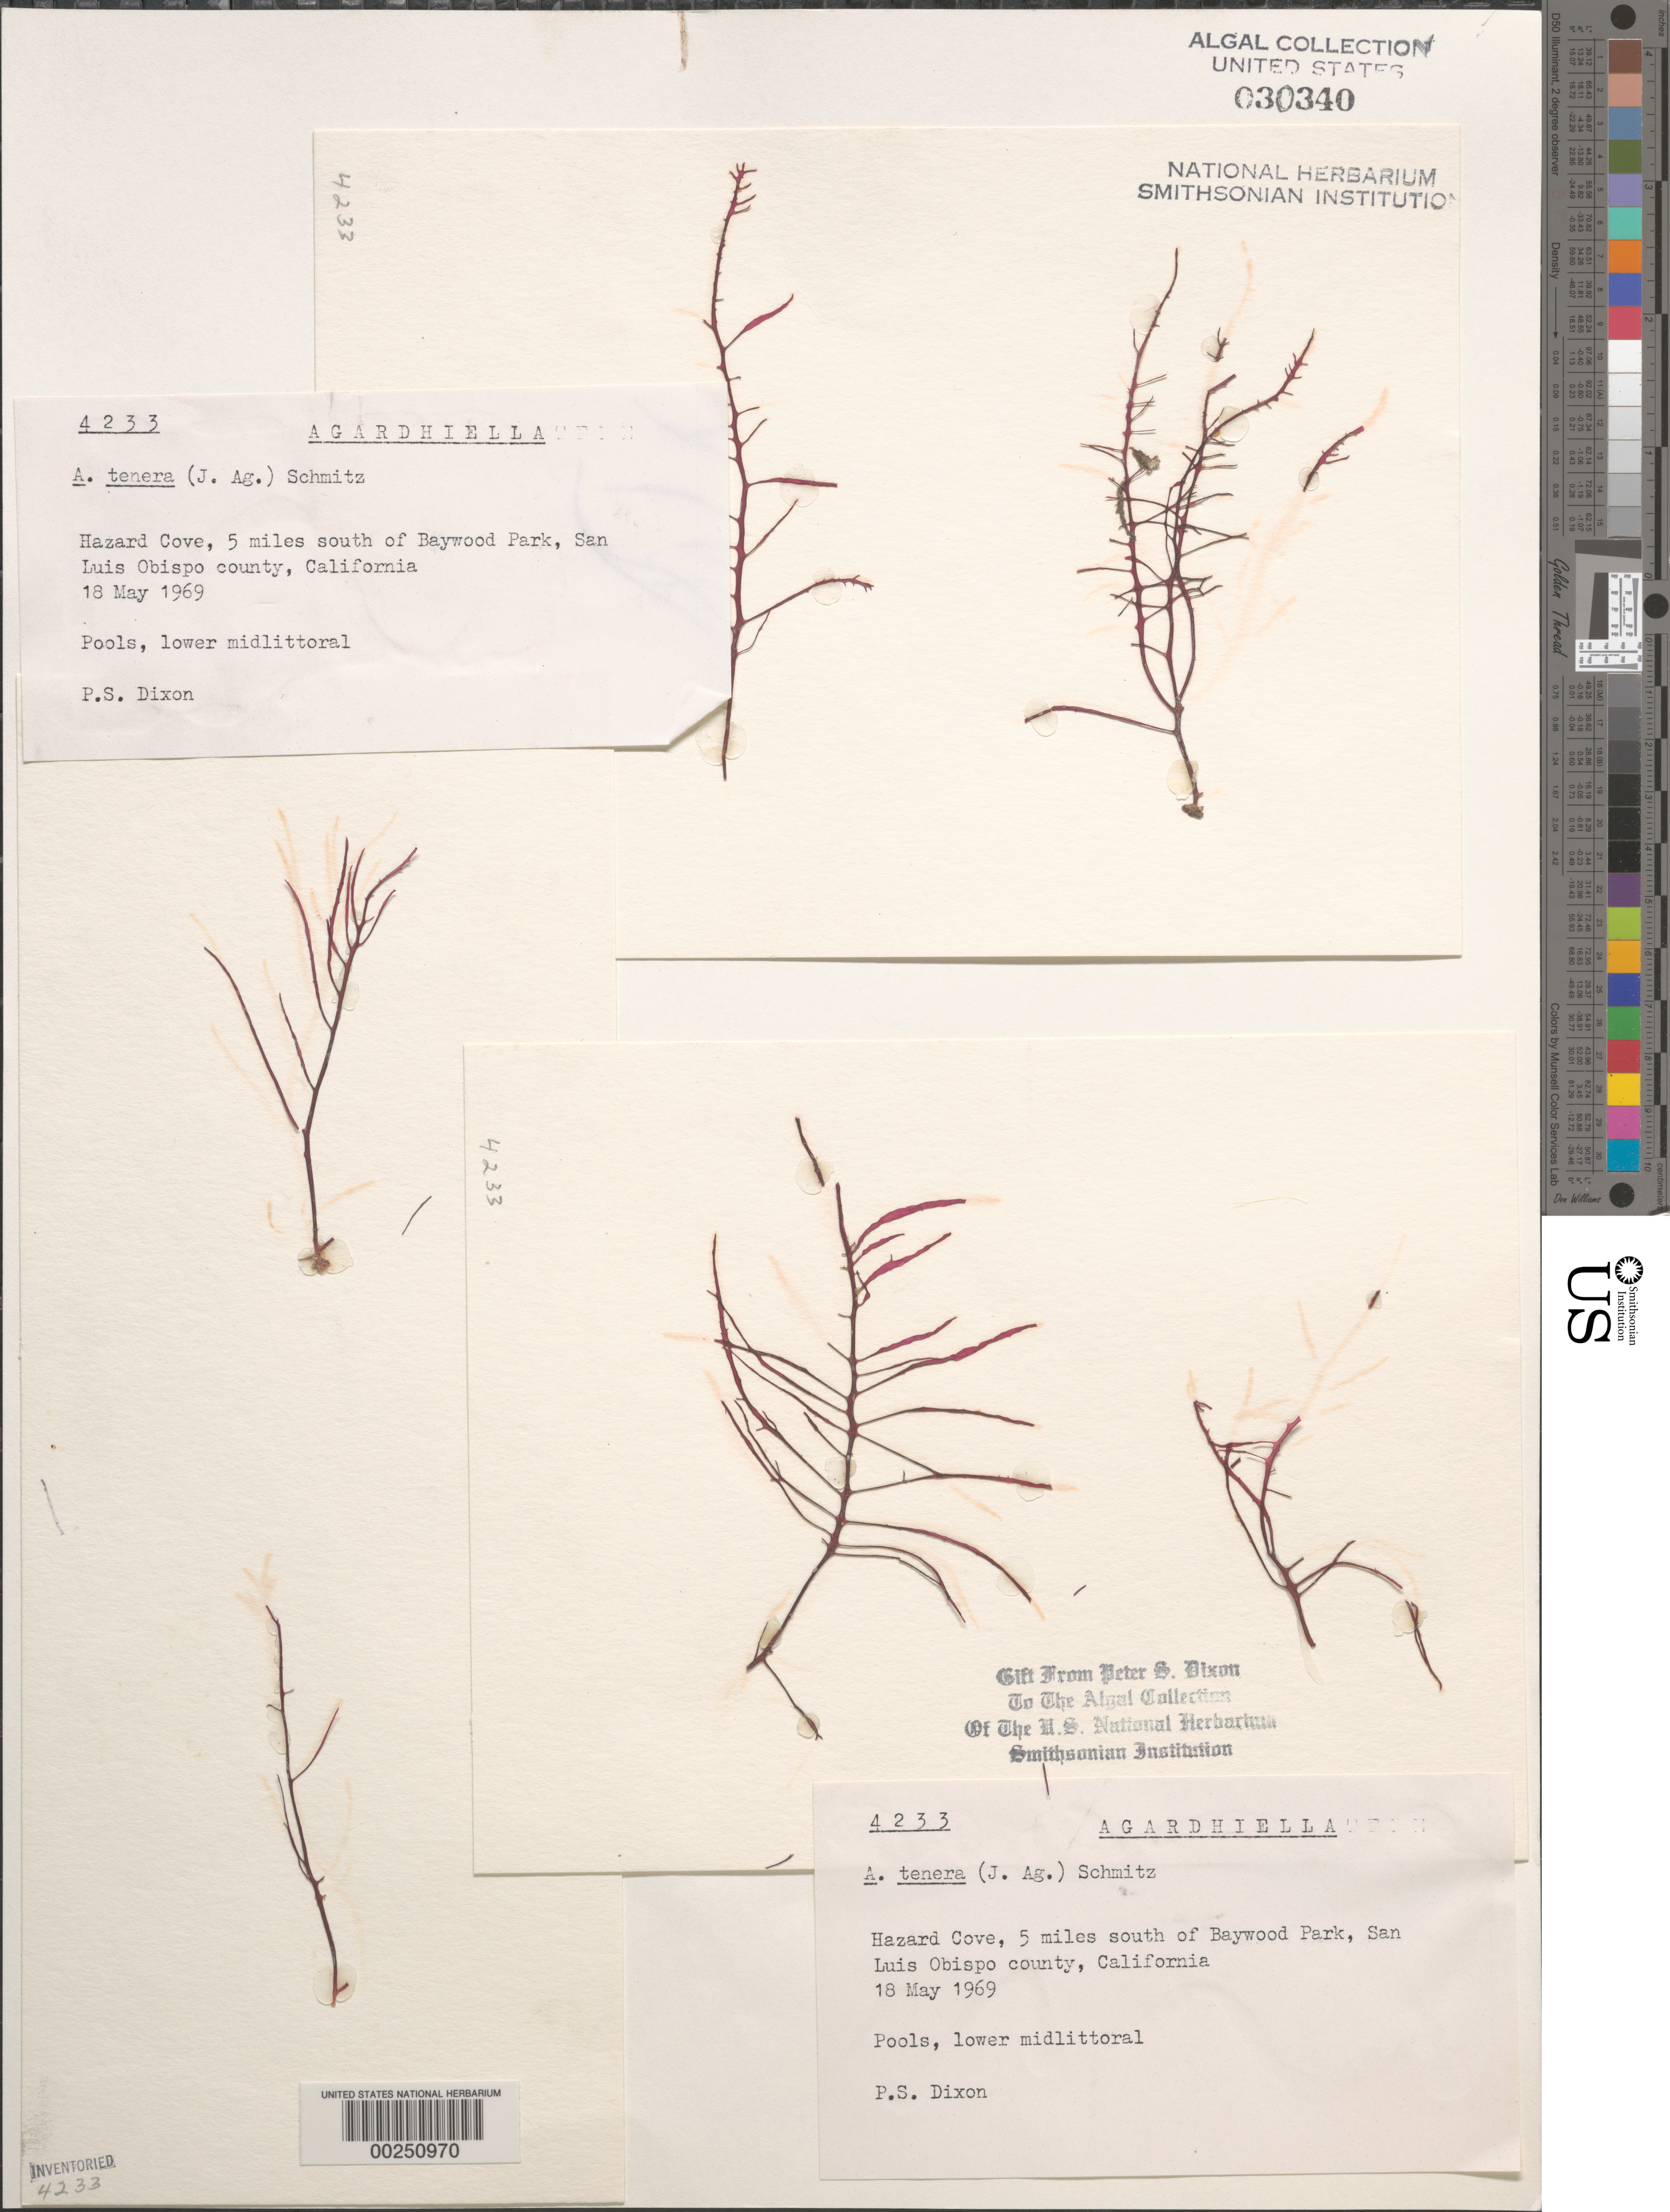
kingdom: Plantae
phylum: Rhodophyta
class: Florideophyceae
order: Gigartinales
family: Solieriaceae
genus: Agardhiella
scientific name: Agardhiella tenera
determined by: Dixon, P. S.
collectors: P. S. Dixon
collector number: PSD 4233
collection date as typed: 18 May 1969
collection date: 1969-05-18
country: United States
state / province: California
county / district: San Luis Obispo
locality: Hazard Cove, 5 miles south of Baywood Park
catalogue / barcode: US 30340